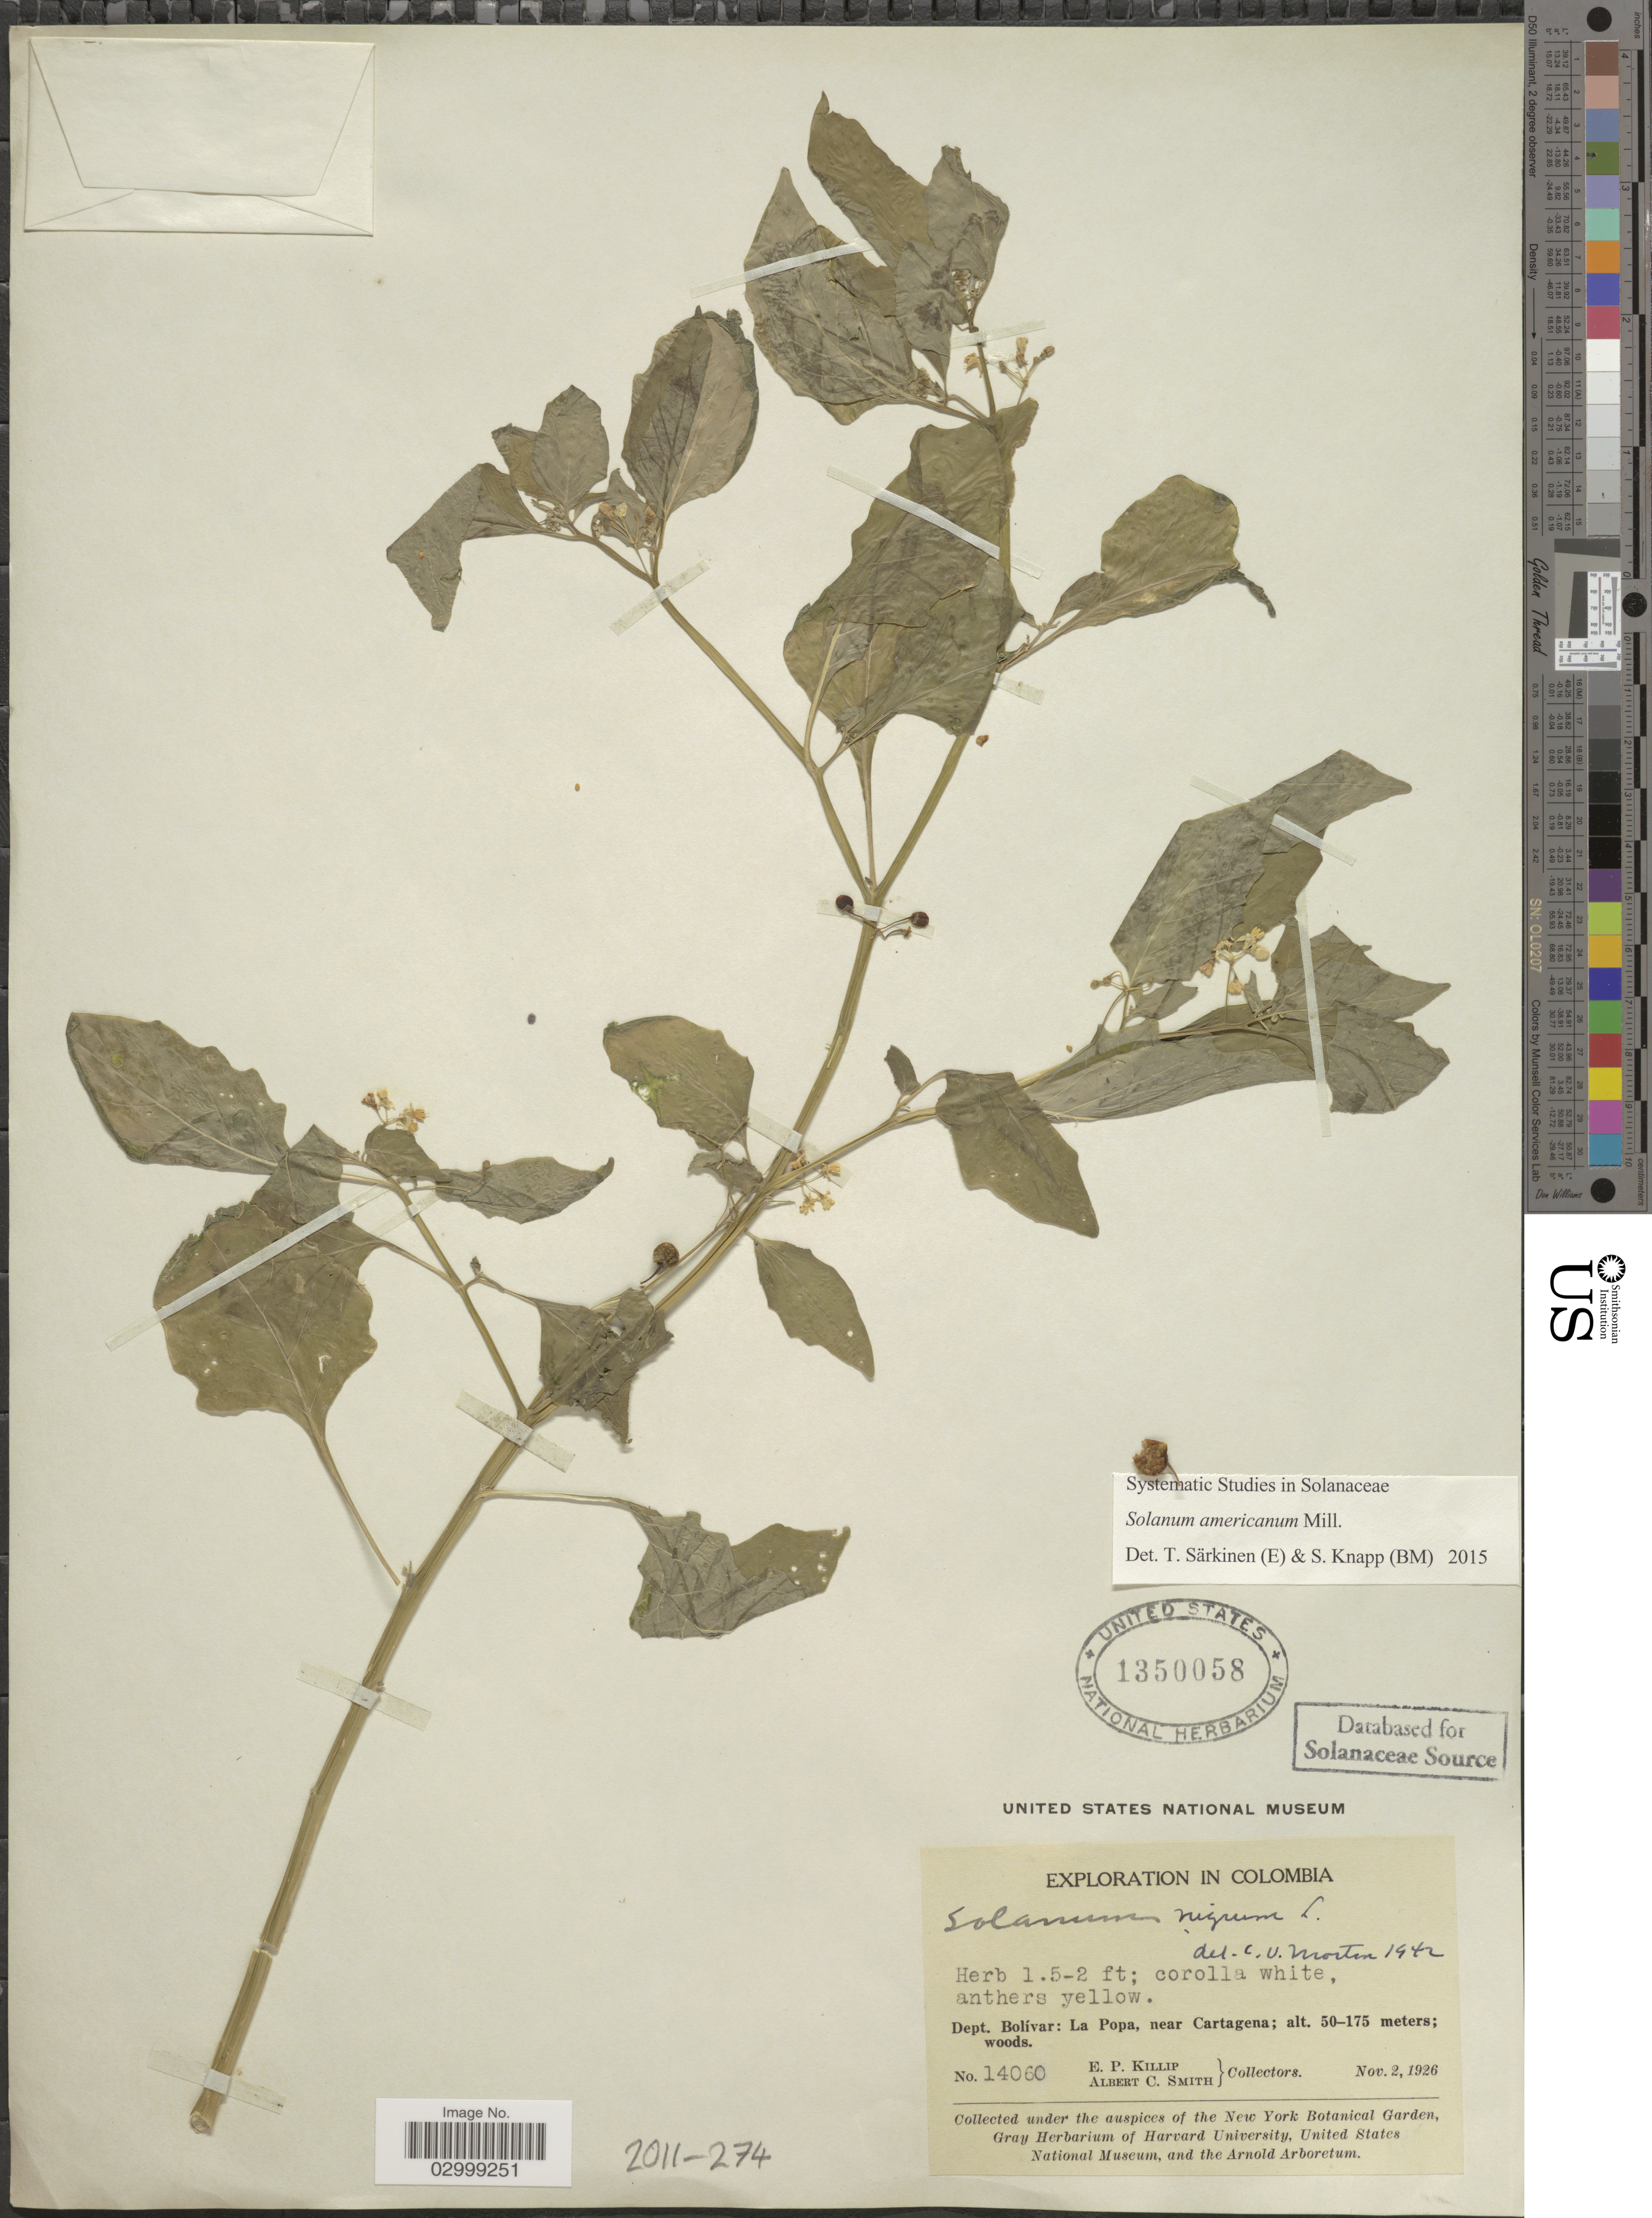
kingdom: Plantae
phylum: Tracheophyta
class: Magnoliopsida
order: Solanales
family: Solanaceae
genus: Solanum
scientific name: Solanum americanum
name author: Mill.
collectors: E. P. Killip & A. C. Smith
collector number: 14060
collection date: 1926-11-02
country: Colombia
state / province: Bolívar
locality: Dept. Bolívar: La Popa, near Cartagena.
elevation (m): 50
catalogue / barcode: US 1350058